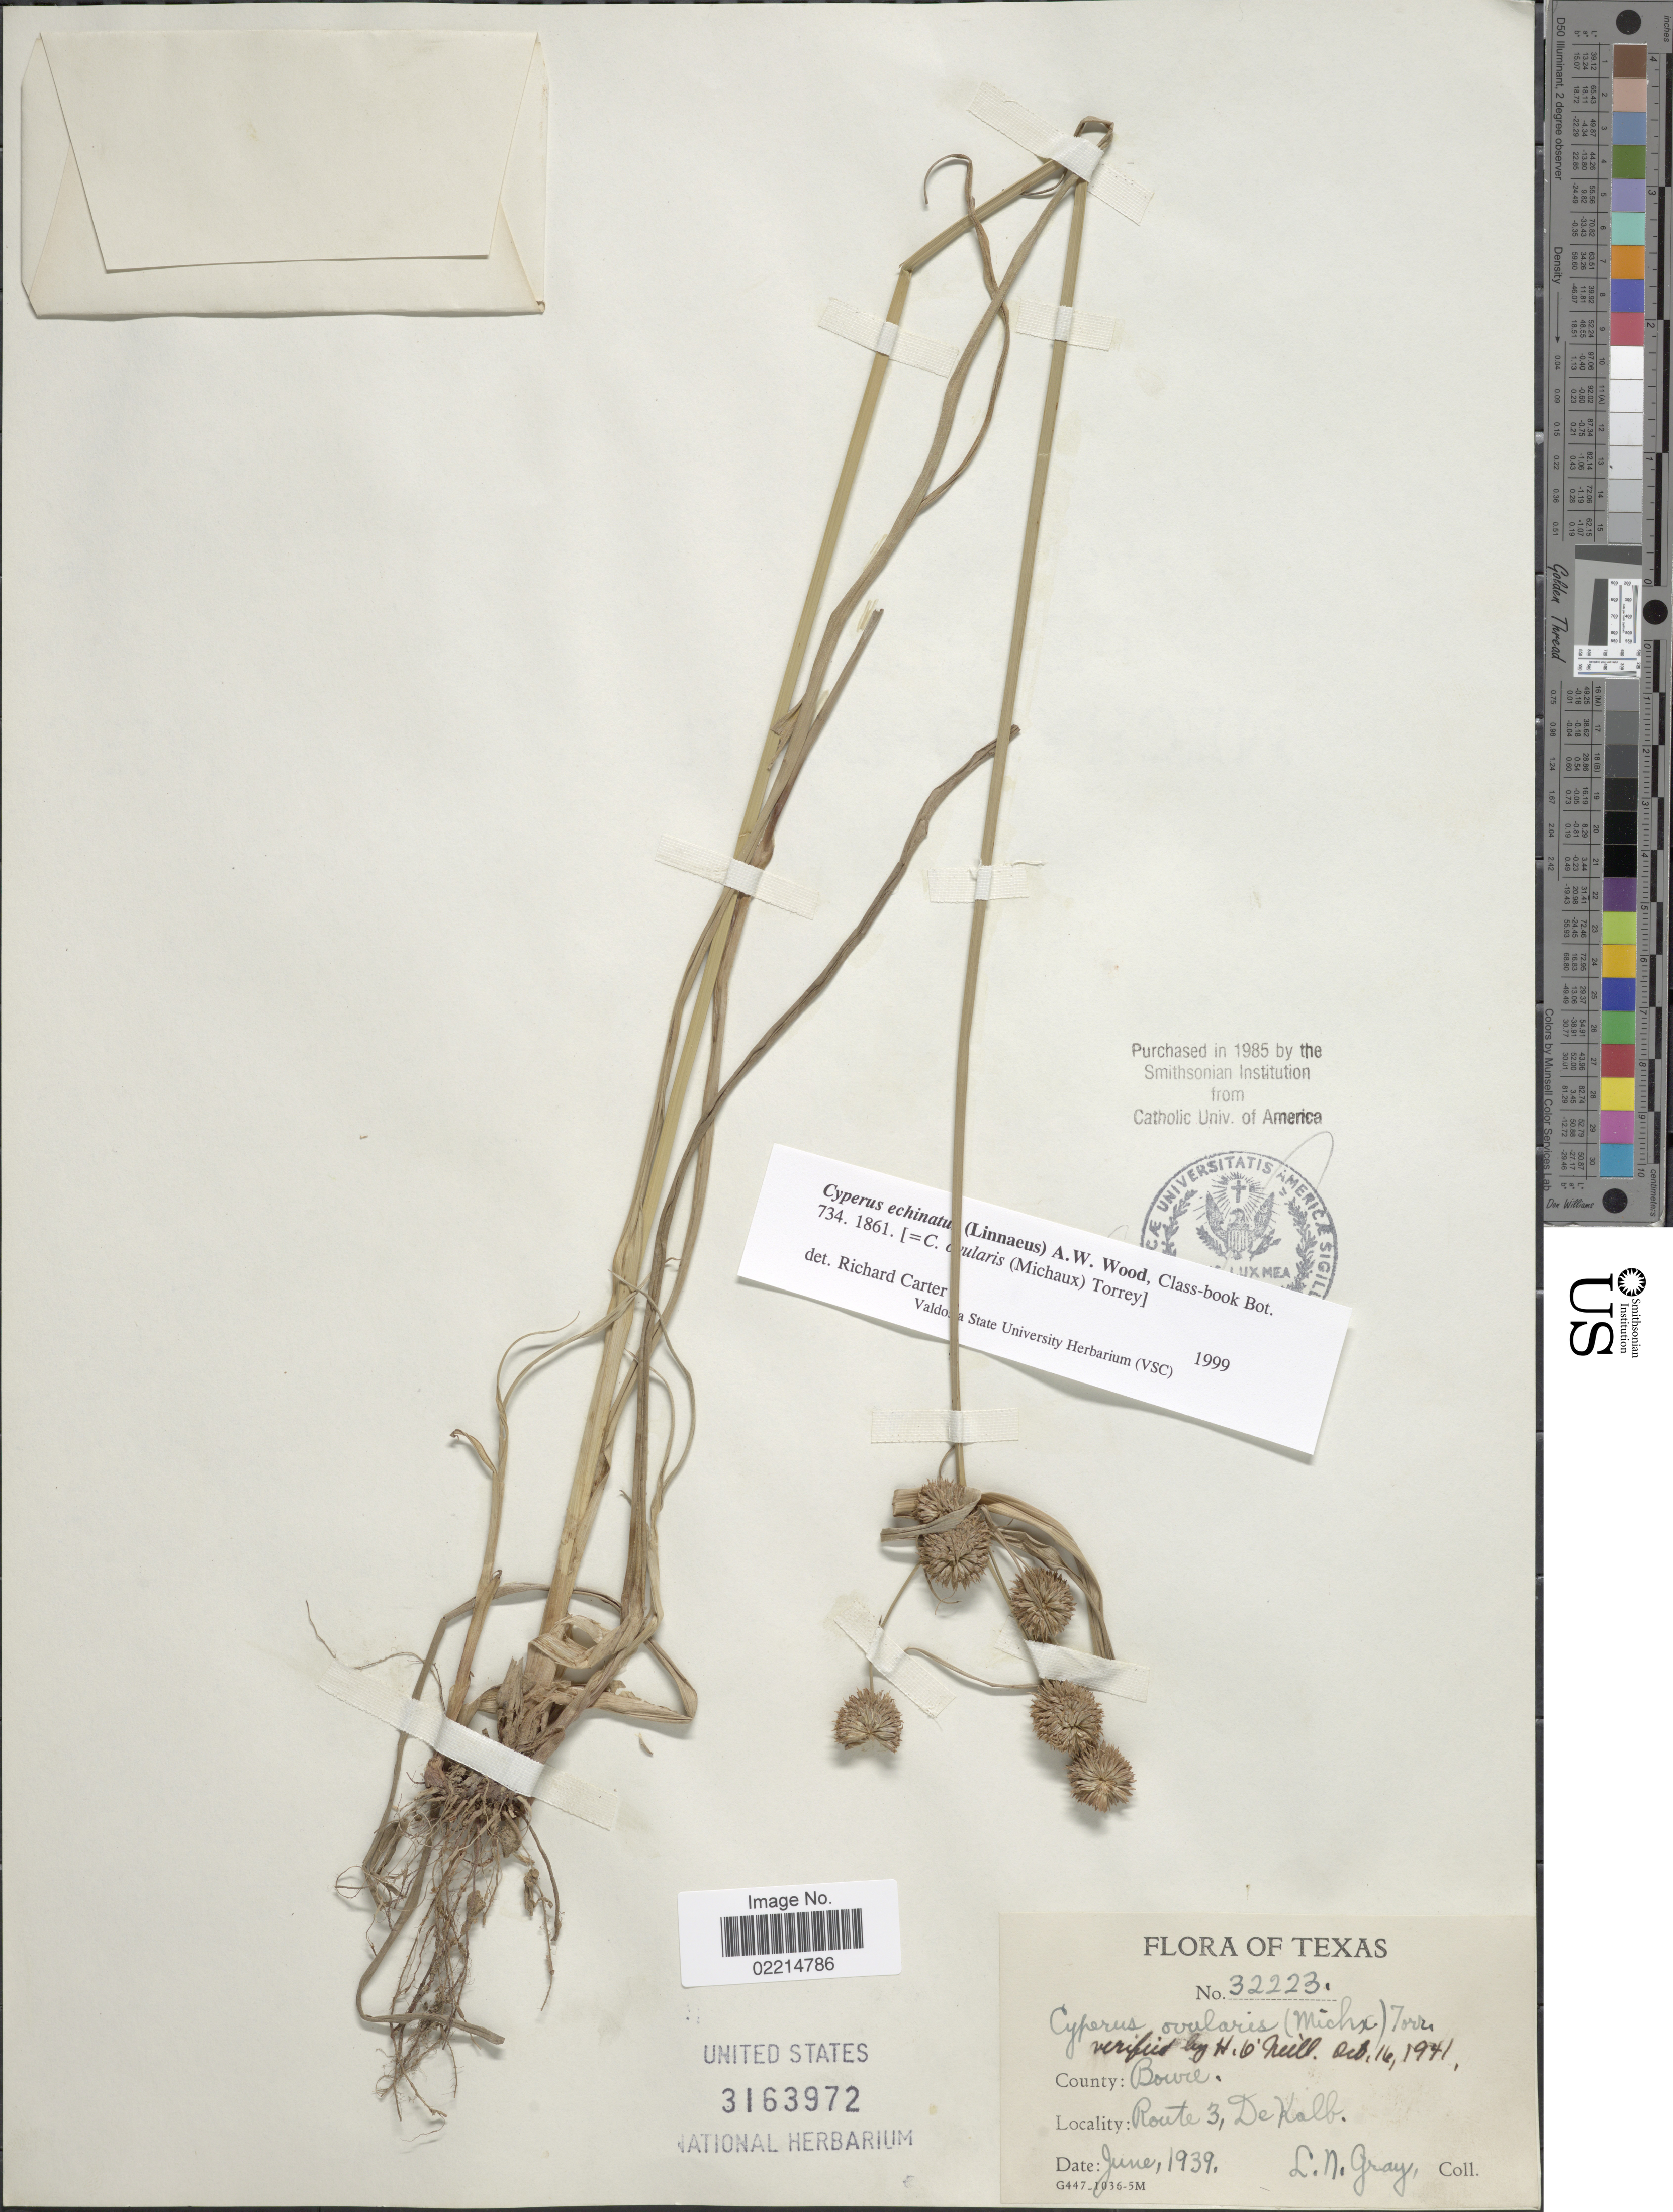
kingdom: Plantae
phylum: Tracheophyta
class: Liliopsida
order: Poales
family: Cyperaceae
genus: Cyperus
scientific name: Cyperus echinatus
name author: (L.) Alph. Wood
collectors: L. Gray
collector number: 32223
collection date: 1939-06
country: United States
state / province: Texas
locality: County: Bowie. Route 3, De Kalb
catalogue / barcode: US 3163972